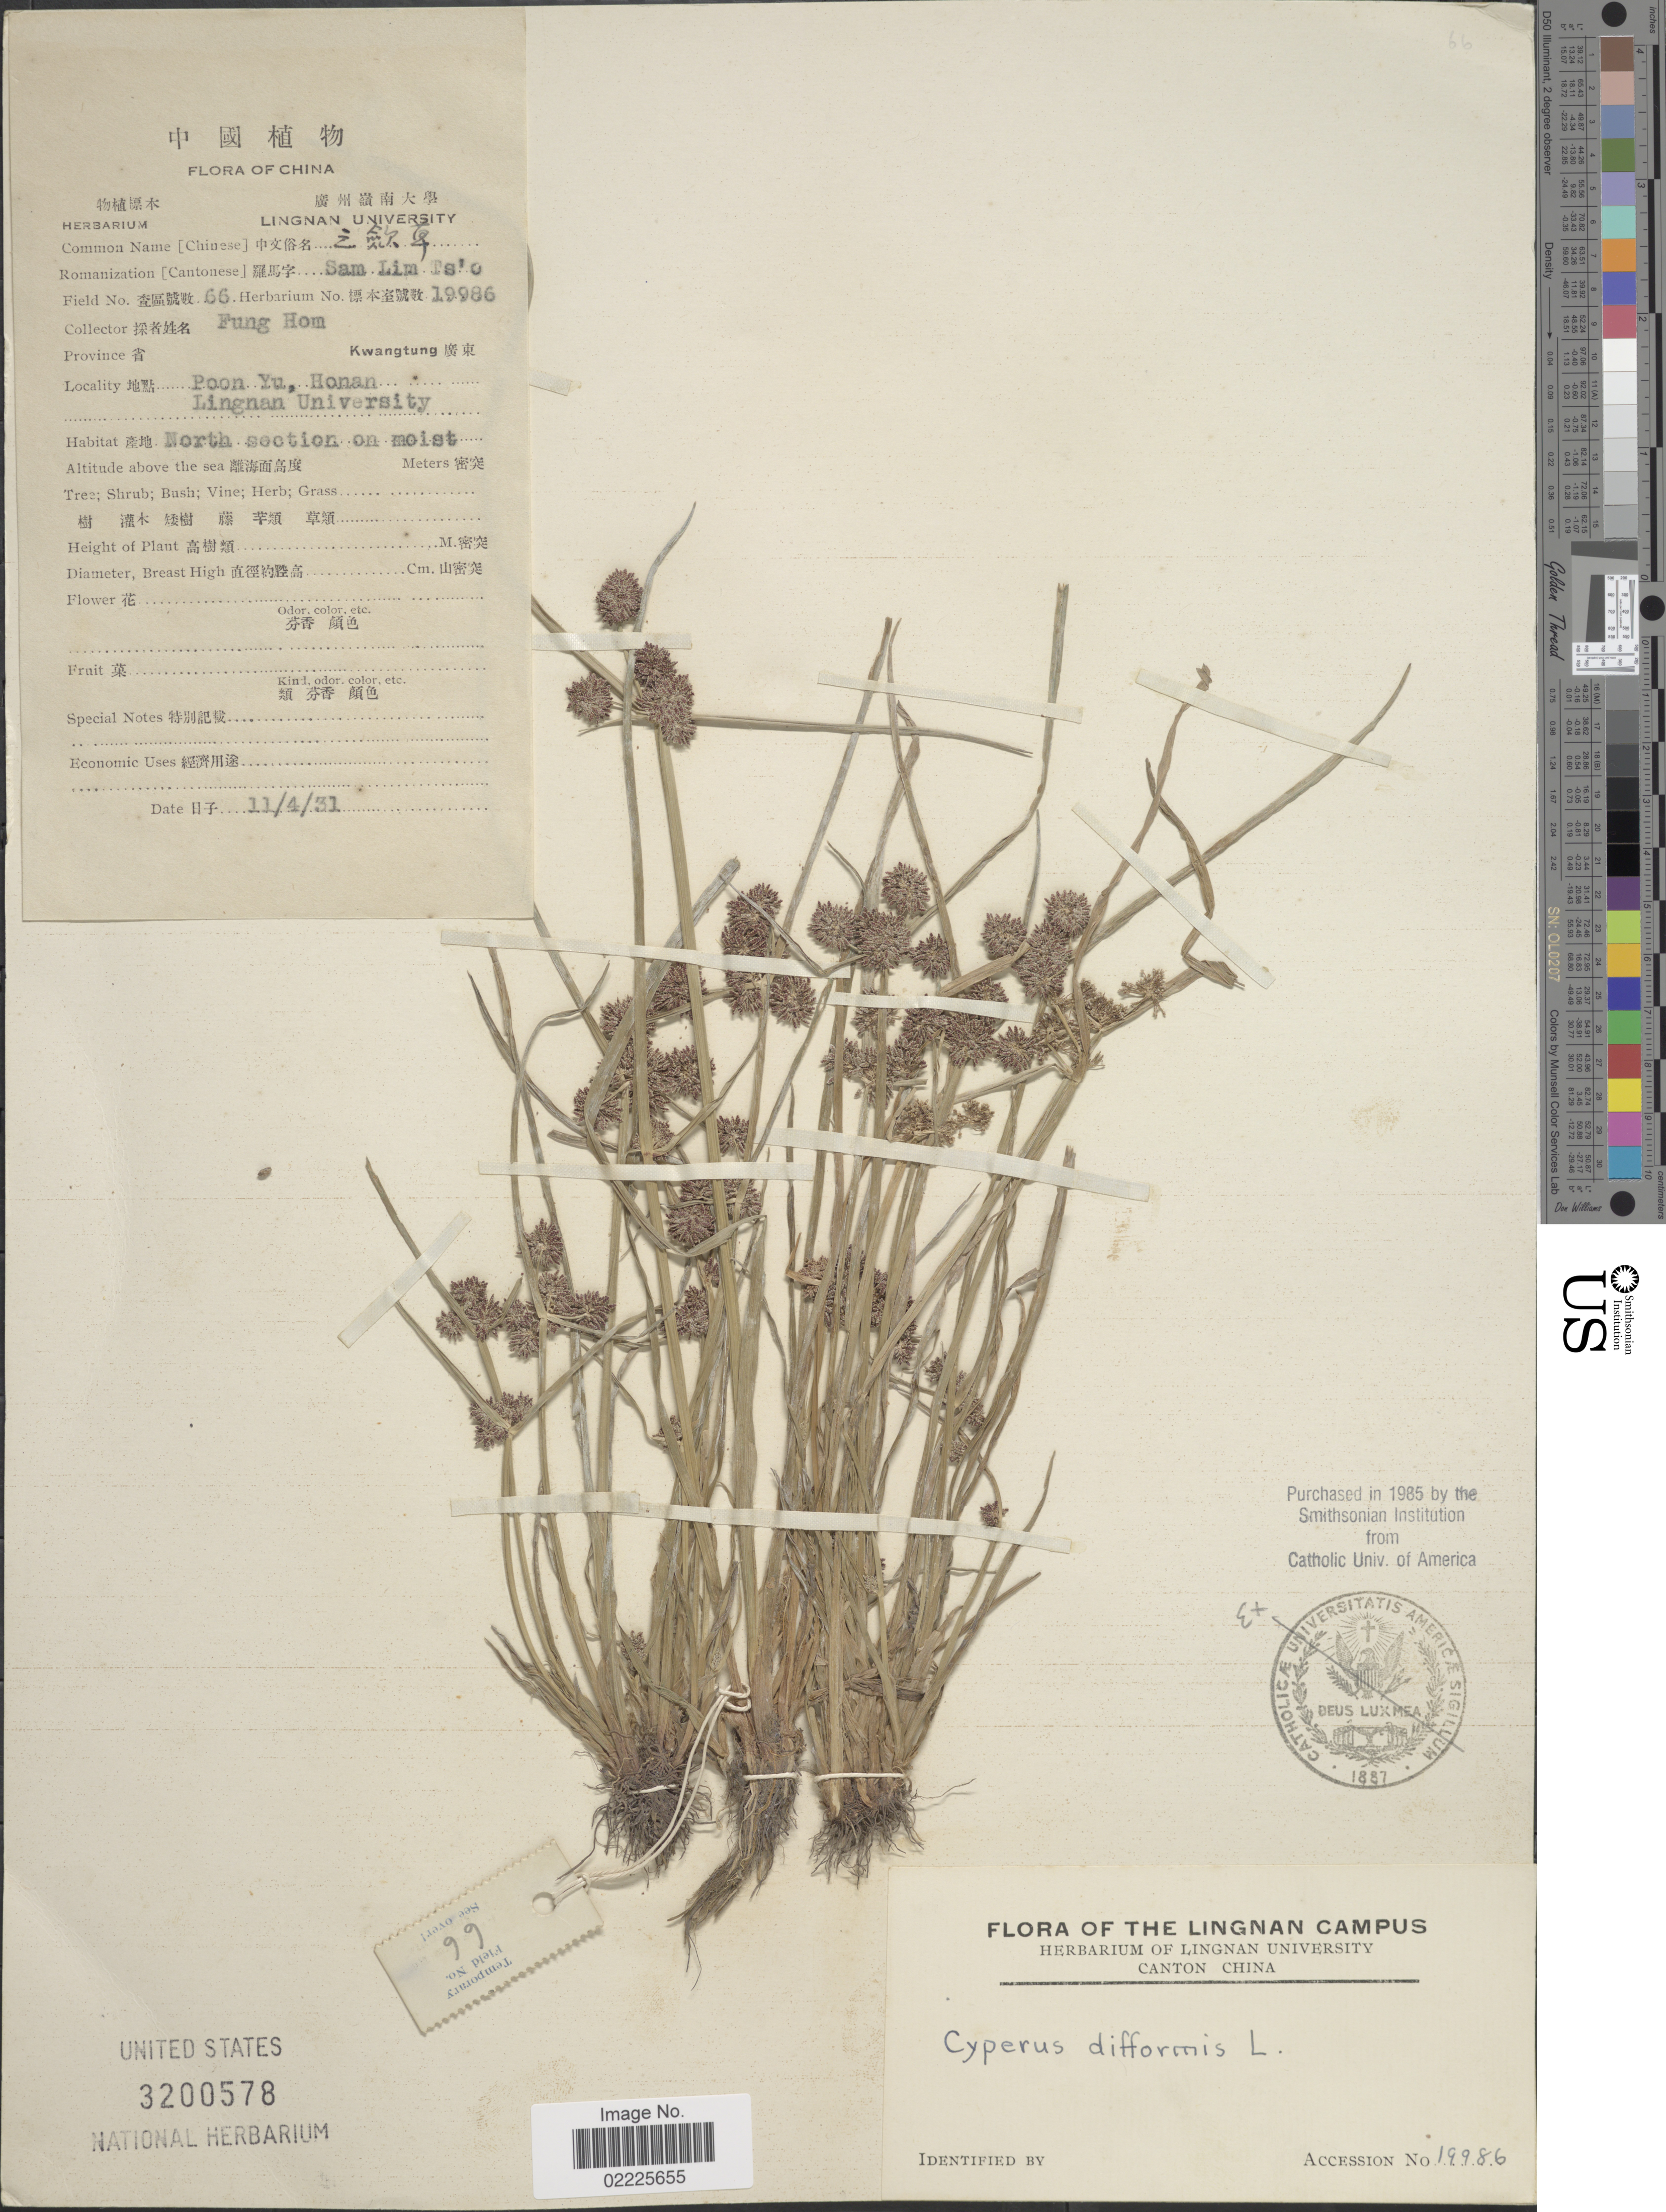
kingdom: Plantae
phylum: Tracheophyta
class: Liliopsida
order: Poales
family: Cyperaceae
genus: Cyperus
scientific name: Cyperus difformis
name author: L.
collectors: F. Hom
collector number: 66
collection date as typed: Transcribed d/m/y: 11/4/31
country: China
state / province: Guangdong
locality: Kwangtung, Poon Yu, Honan Lingnan University, North section on moist.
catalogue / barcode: US 3200578